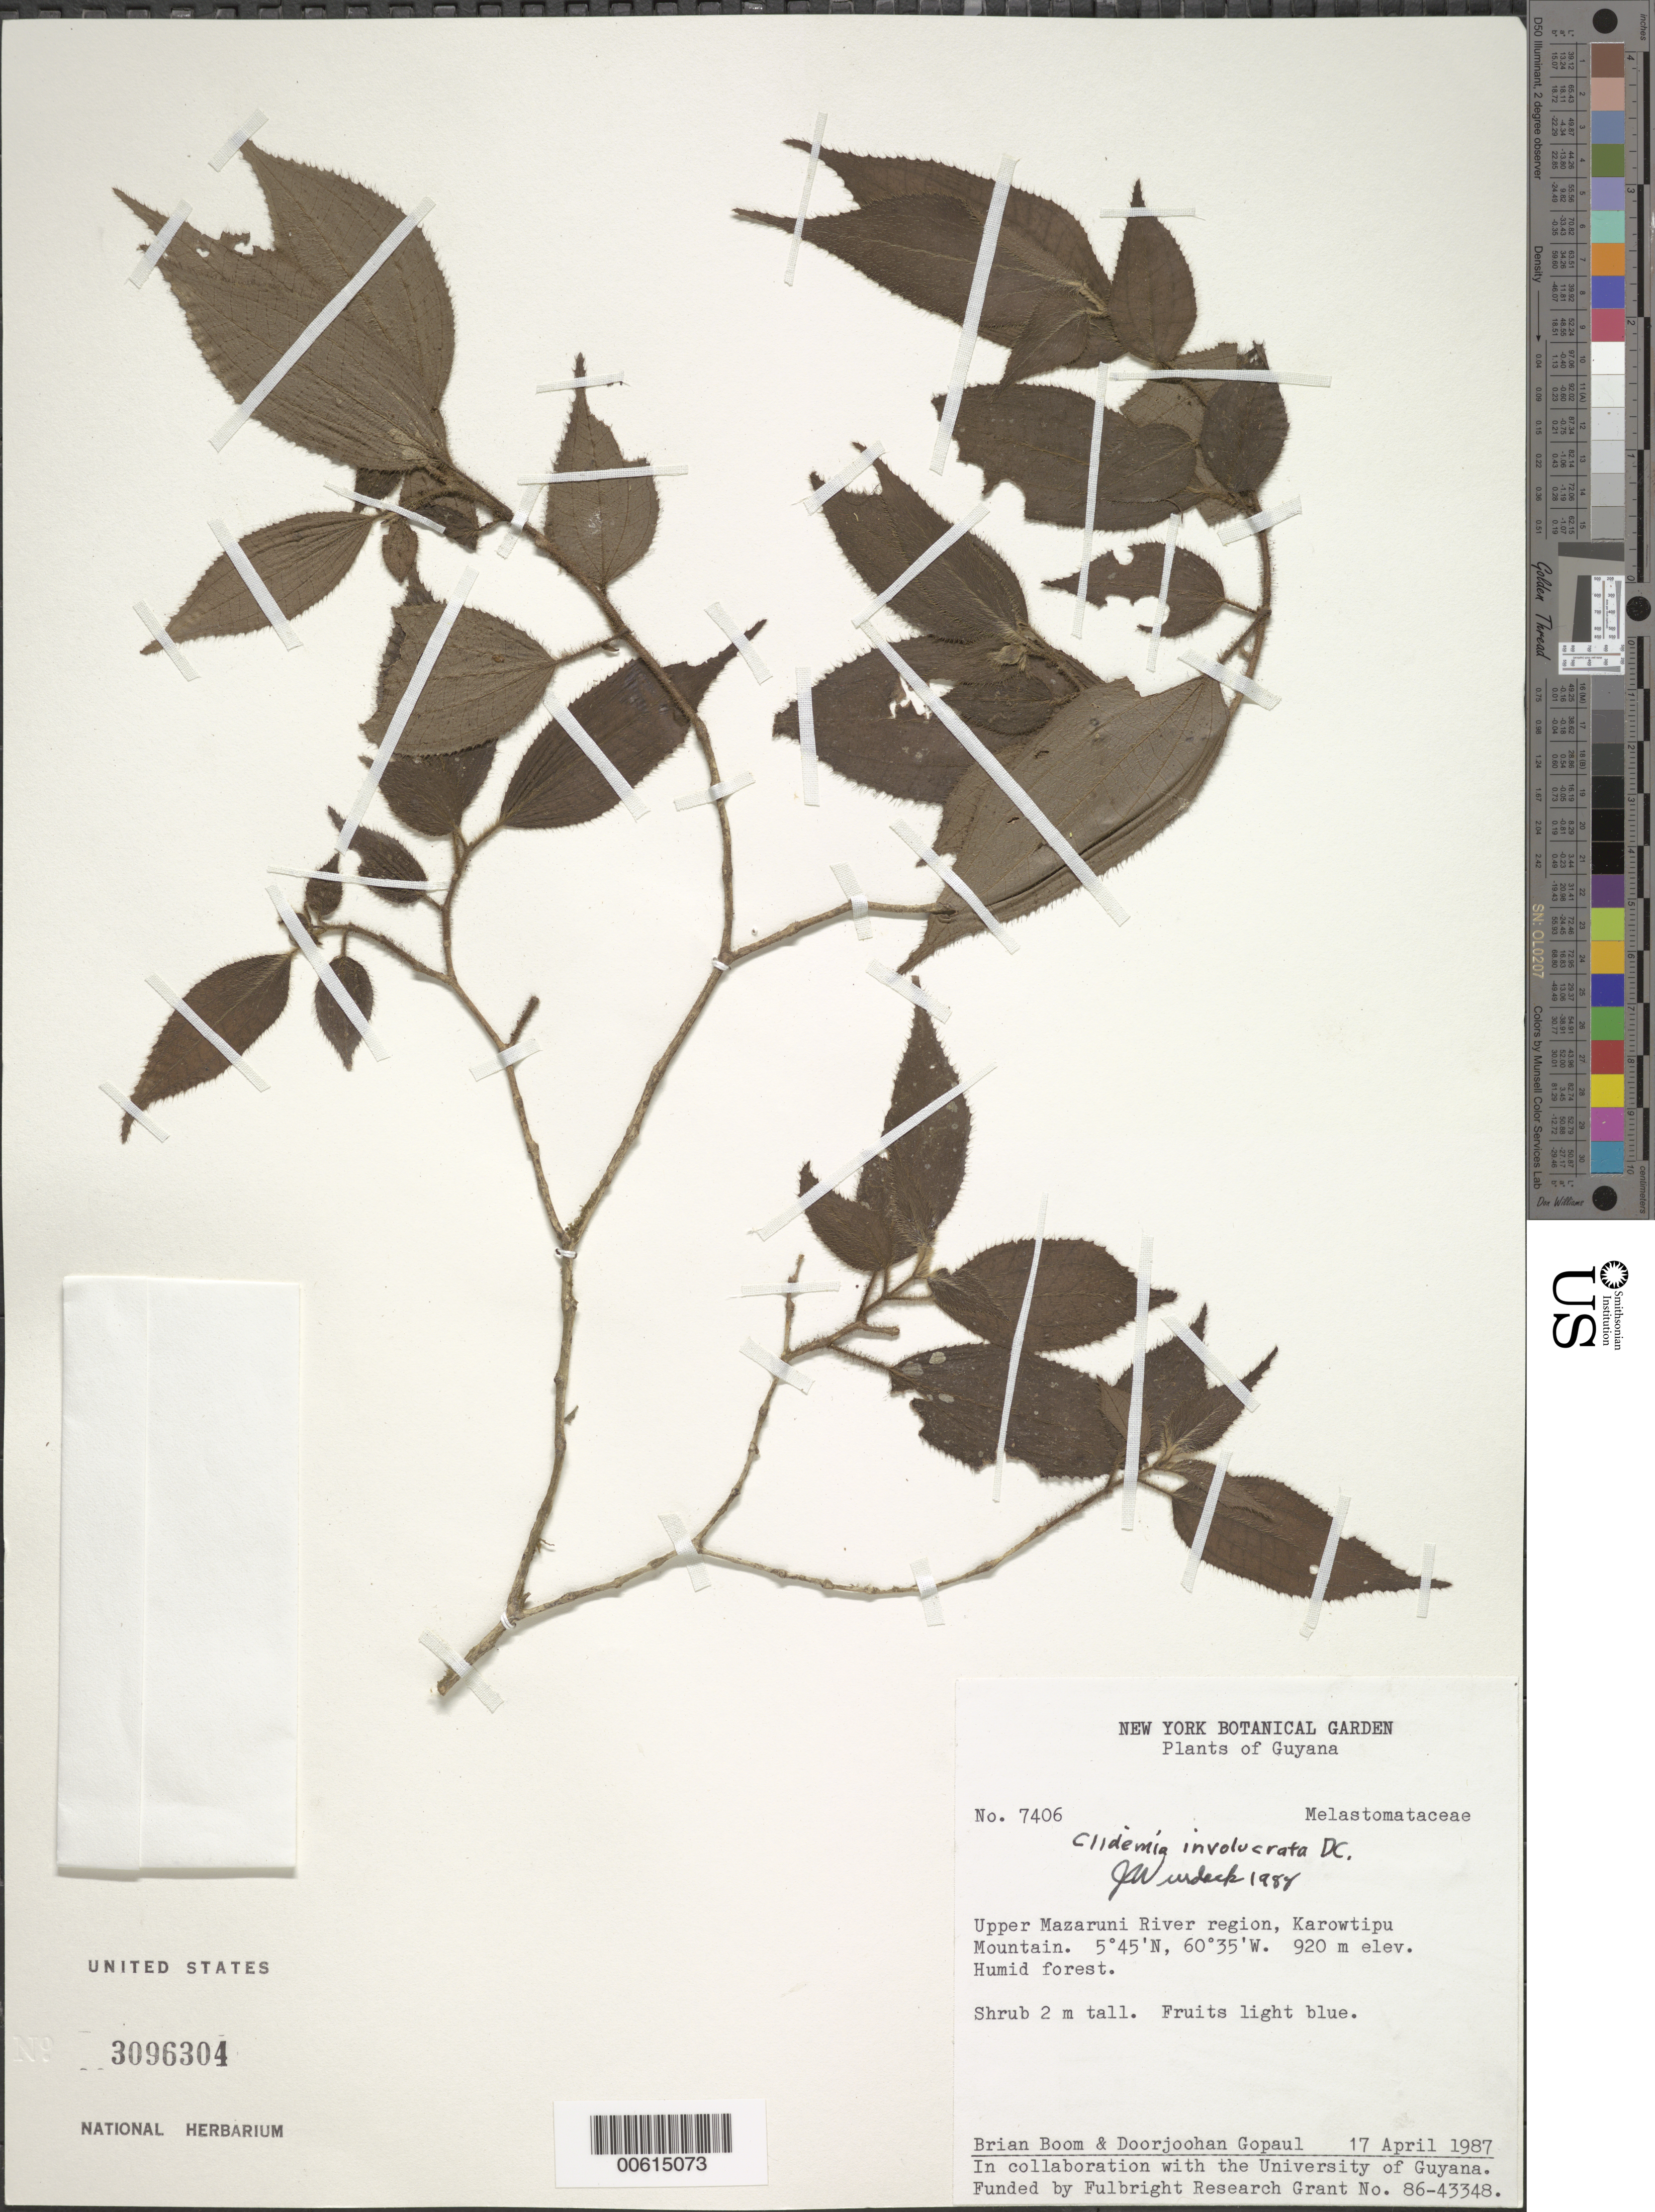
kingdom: Plantae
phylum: Tracheophyta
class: Magnoliopsida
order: Myrtales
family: Melastomataceae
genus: Clidemia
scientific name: Clidemia involucrata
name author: DC.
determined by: Wurdack, John J., (US), US (UNITED STATES)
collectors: B. M. Boom & D. Gopaul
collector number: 7406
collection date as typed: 17-Apr-87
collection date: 1987-04-17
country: Guyana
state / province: Cuyuni-Mazaruni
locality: Karowtipu Mt., upper Mazaruni R. region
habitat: Humid forest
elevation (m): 920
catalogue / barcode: US 3096304